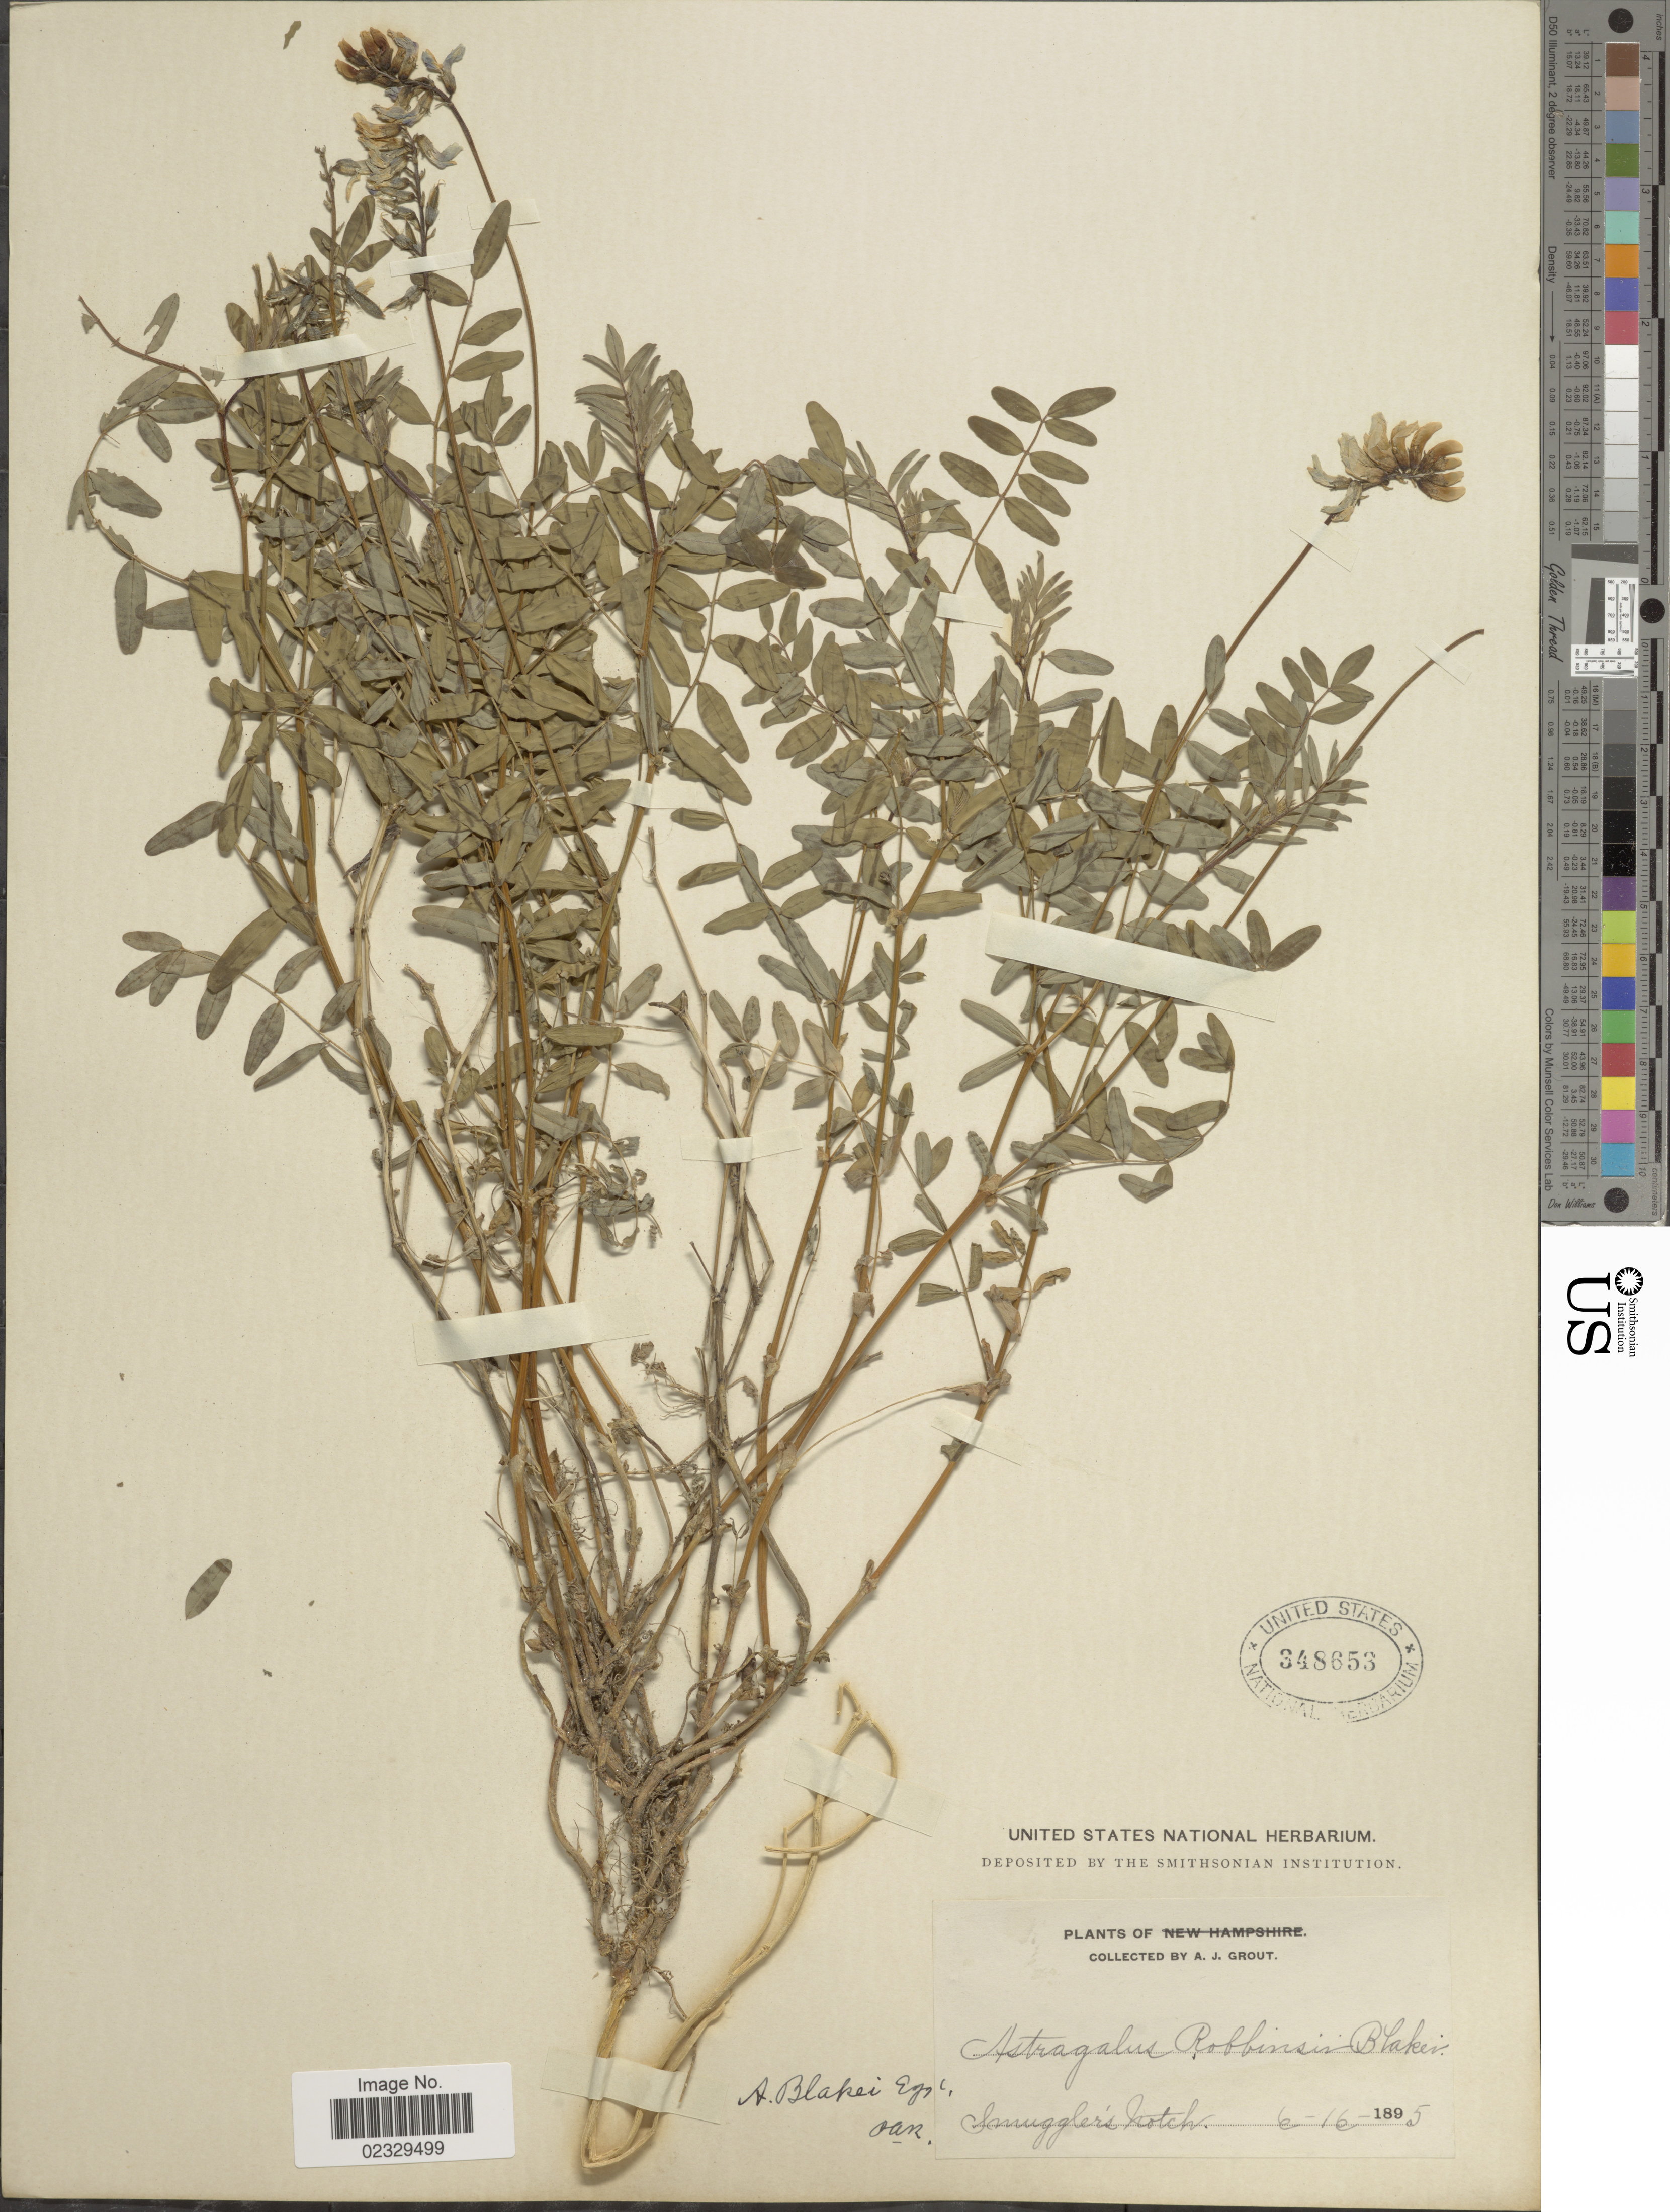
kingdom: Plantae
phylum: Tracheophyta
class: Magnoliopsida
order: Fabales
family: Fabaceae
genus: Astragalus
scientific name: Astragalus blakei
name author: Eggl.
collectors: A. J. Grout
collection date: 1895-06-16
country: United States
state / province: Vermont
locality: Smuggler's Notch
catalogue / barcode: US 348653